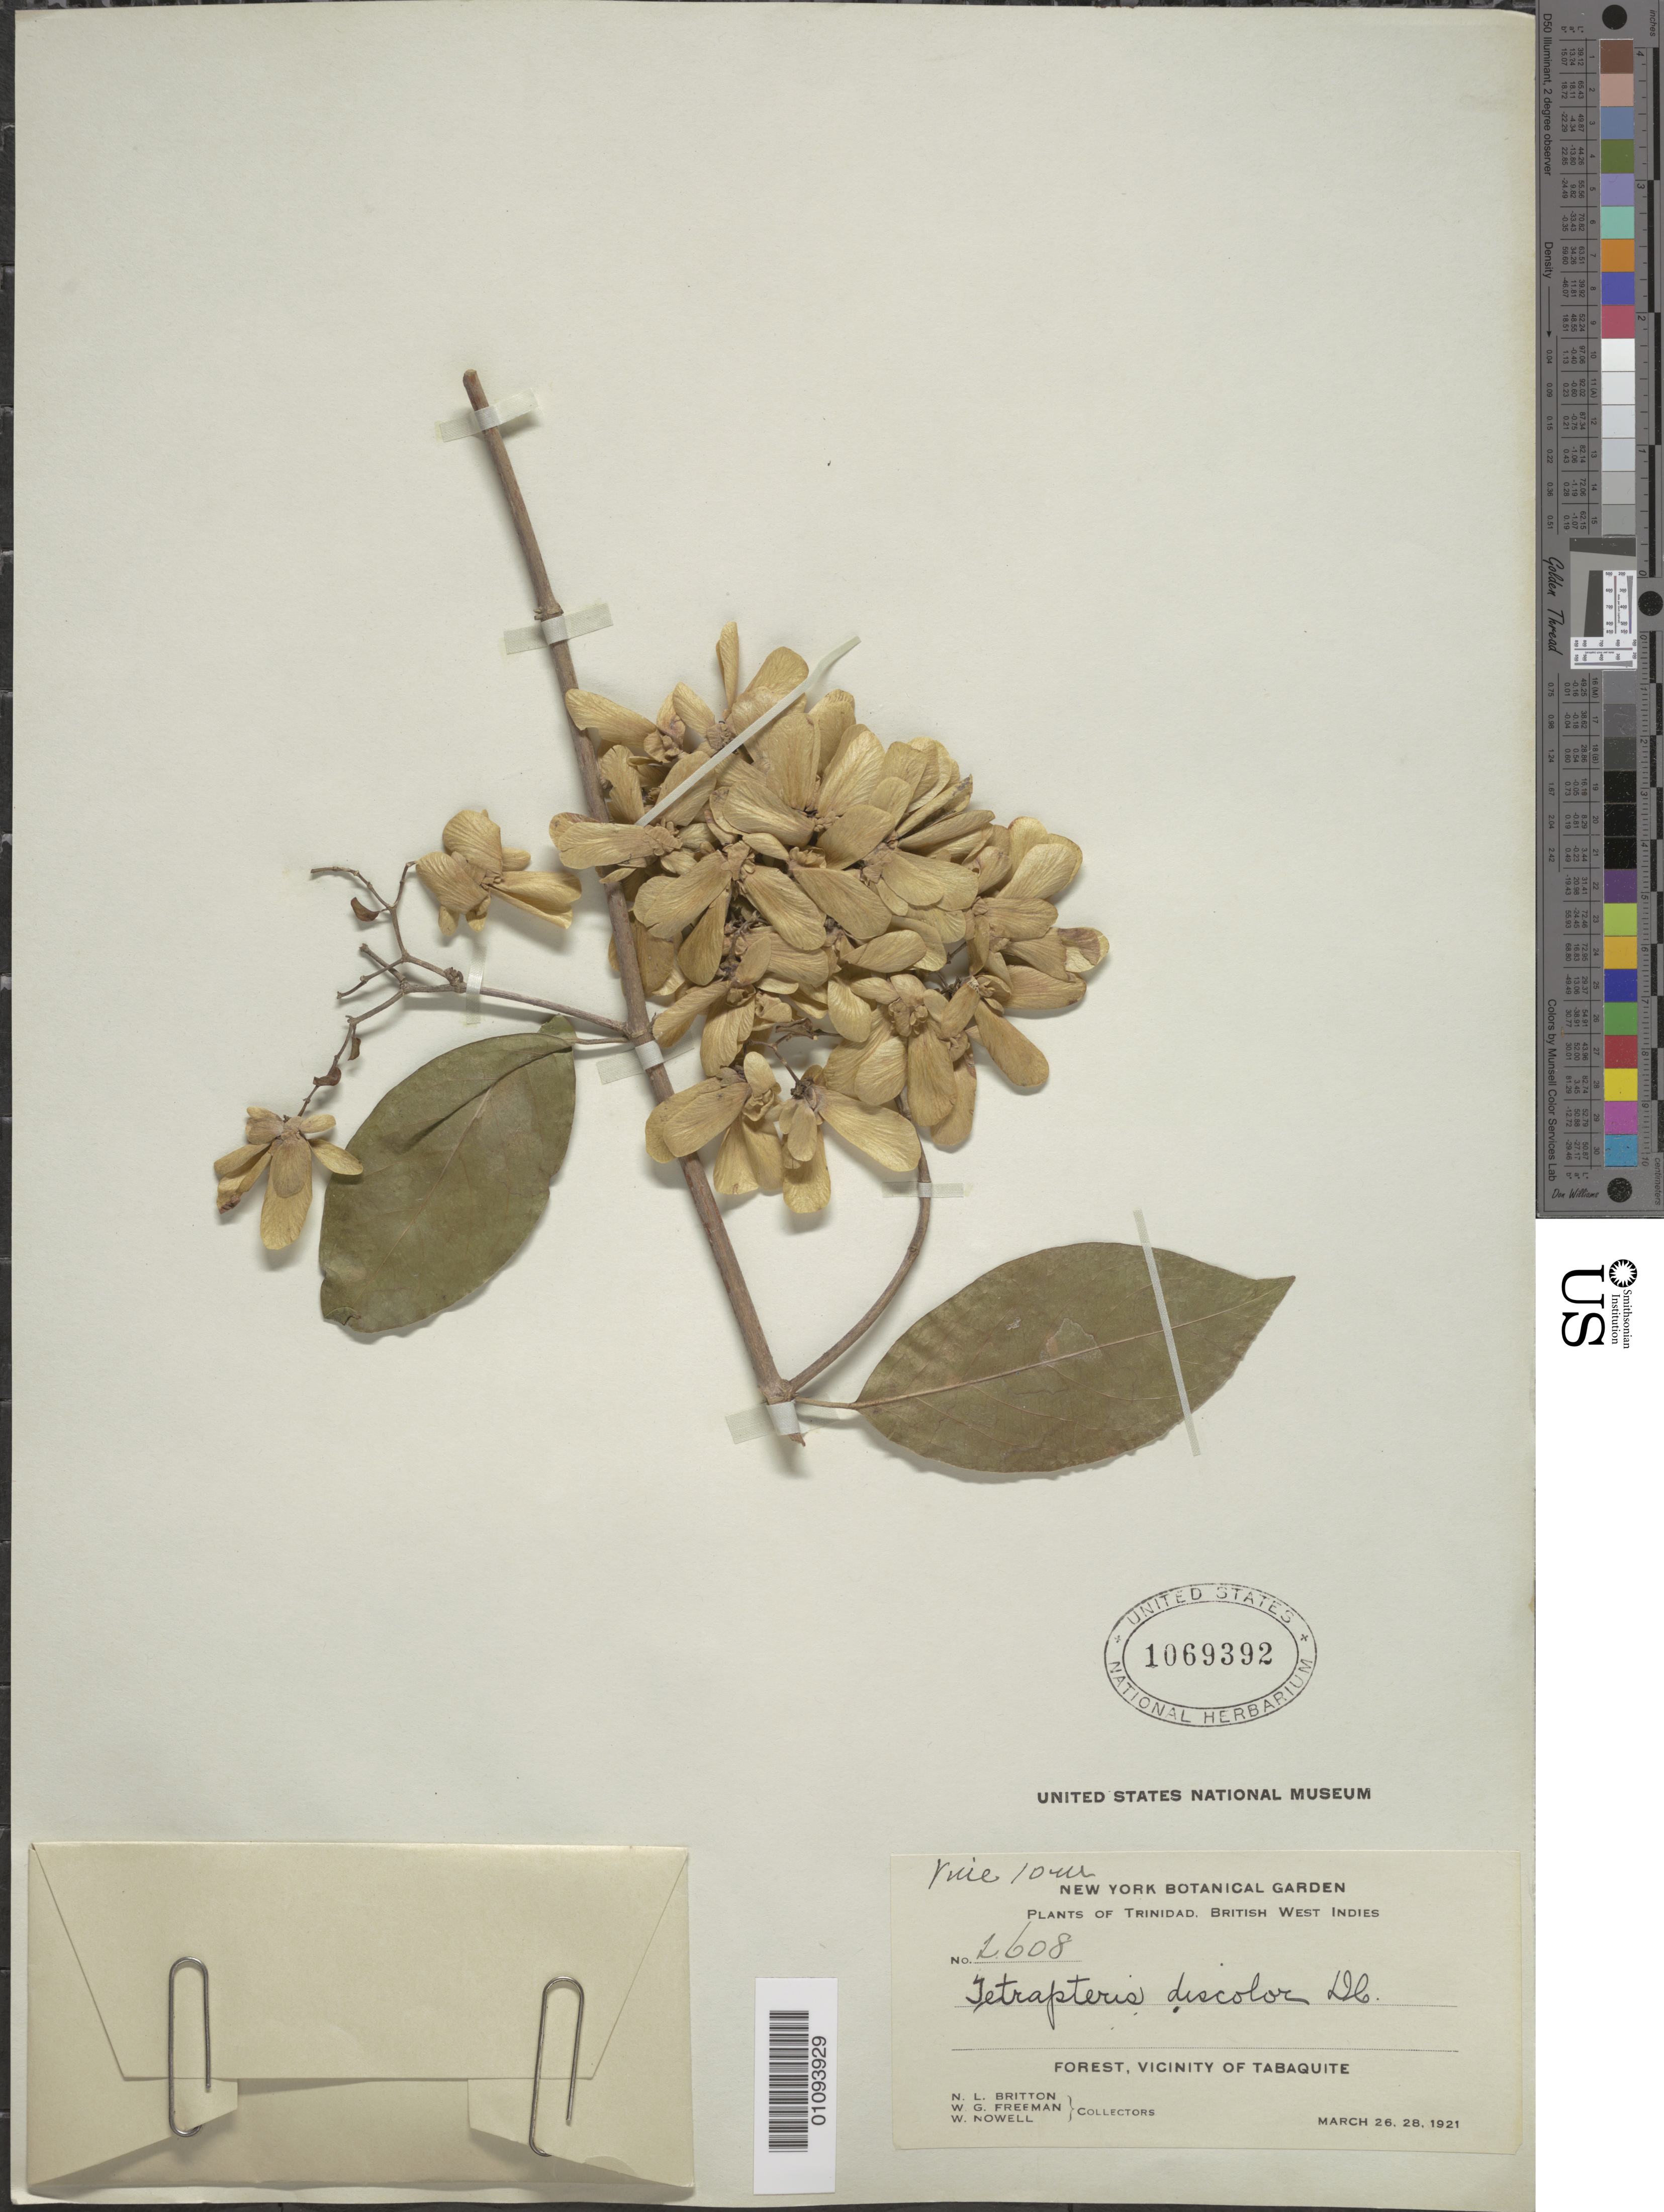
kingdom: Plantae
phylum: Tracheophyta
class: Magnoliopsida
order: Malpighiales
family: Malpighiaceae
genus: Tetrapterys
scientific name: Tetrapterys discolor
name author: (G. Mey.) DC.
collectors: N. Britton, W. Freeman & W. Nowell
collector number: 2608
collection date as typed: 26 Mar 1921 and 28 Mar 28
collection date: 1921-03-26,1921-03-28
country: Trinidad and Tobago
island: Trinidad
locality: Vicinity of Tabaquite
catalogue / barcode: US 1069392